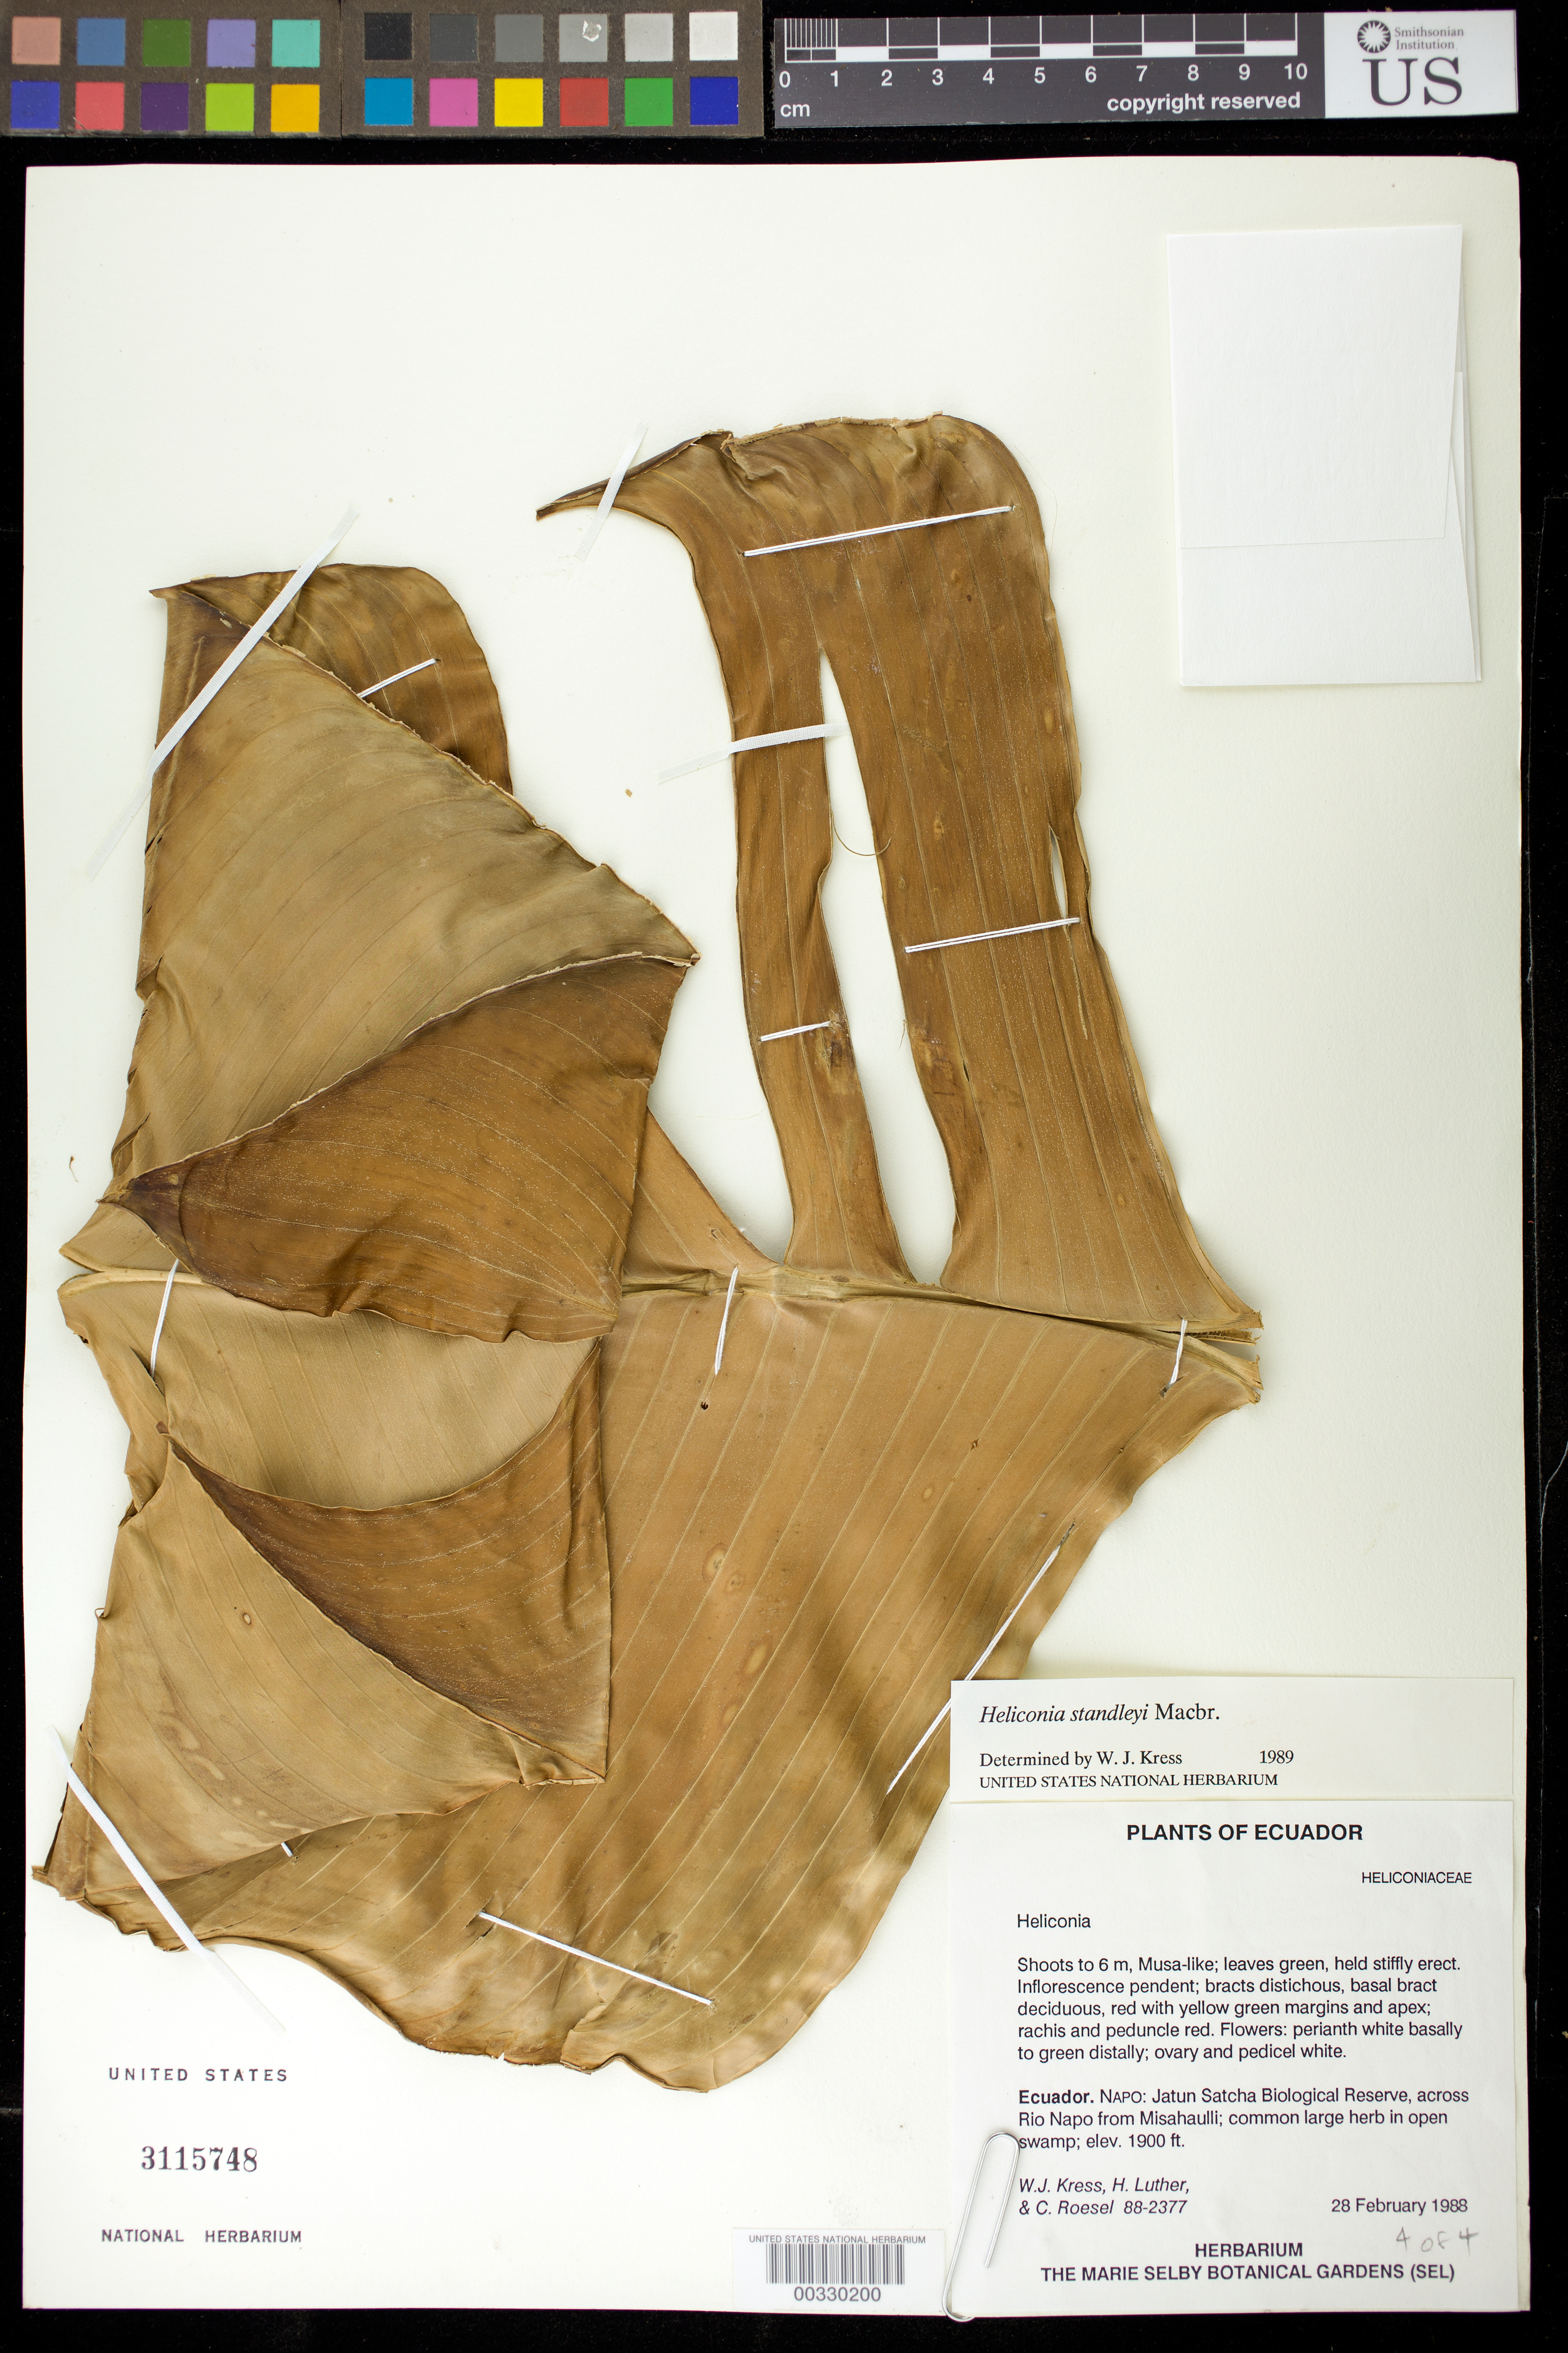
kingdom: Plantae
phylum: Tracheophyta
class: Liliopsida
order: Zingiberales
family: Heliconiaceae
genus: Heliconia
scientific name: Heliconia standleyi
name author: J.F. Macbr.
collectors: W. J. Kress, Harry E. Luther & C. S. Roesel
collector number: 88-2377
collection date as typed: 28 Feb 1988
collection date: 1988-02-28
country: Ecuador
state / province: Napo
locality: Jatun satcha Biological Reserve, across Rio Napo from misahaulli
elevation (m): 579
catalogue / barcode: US 3115748